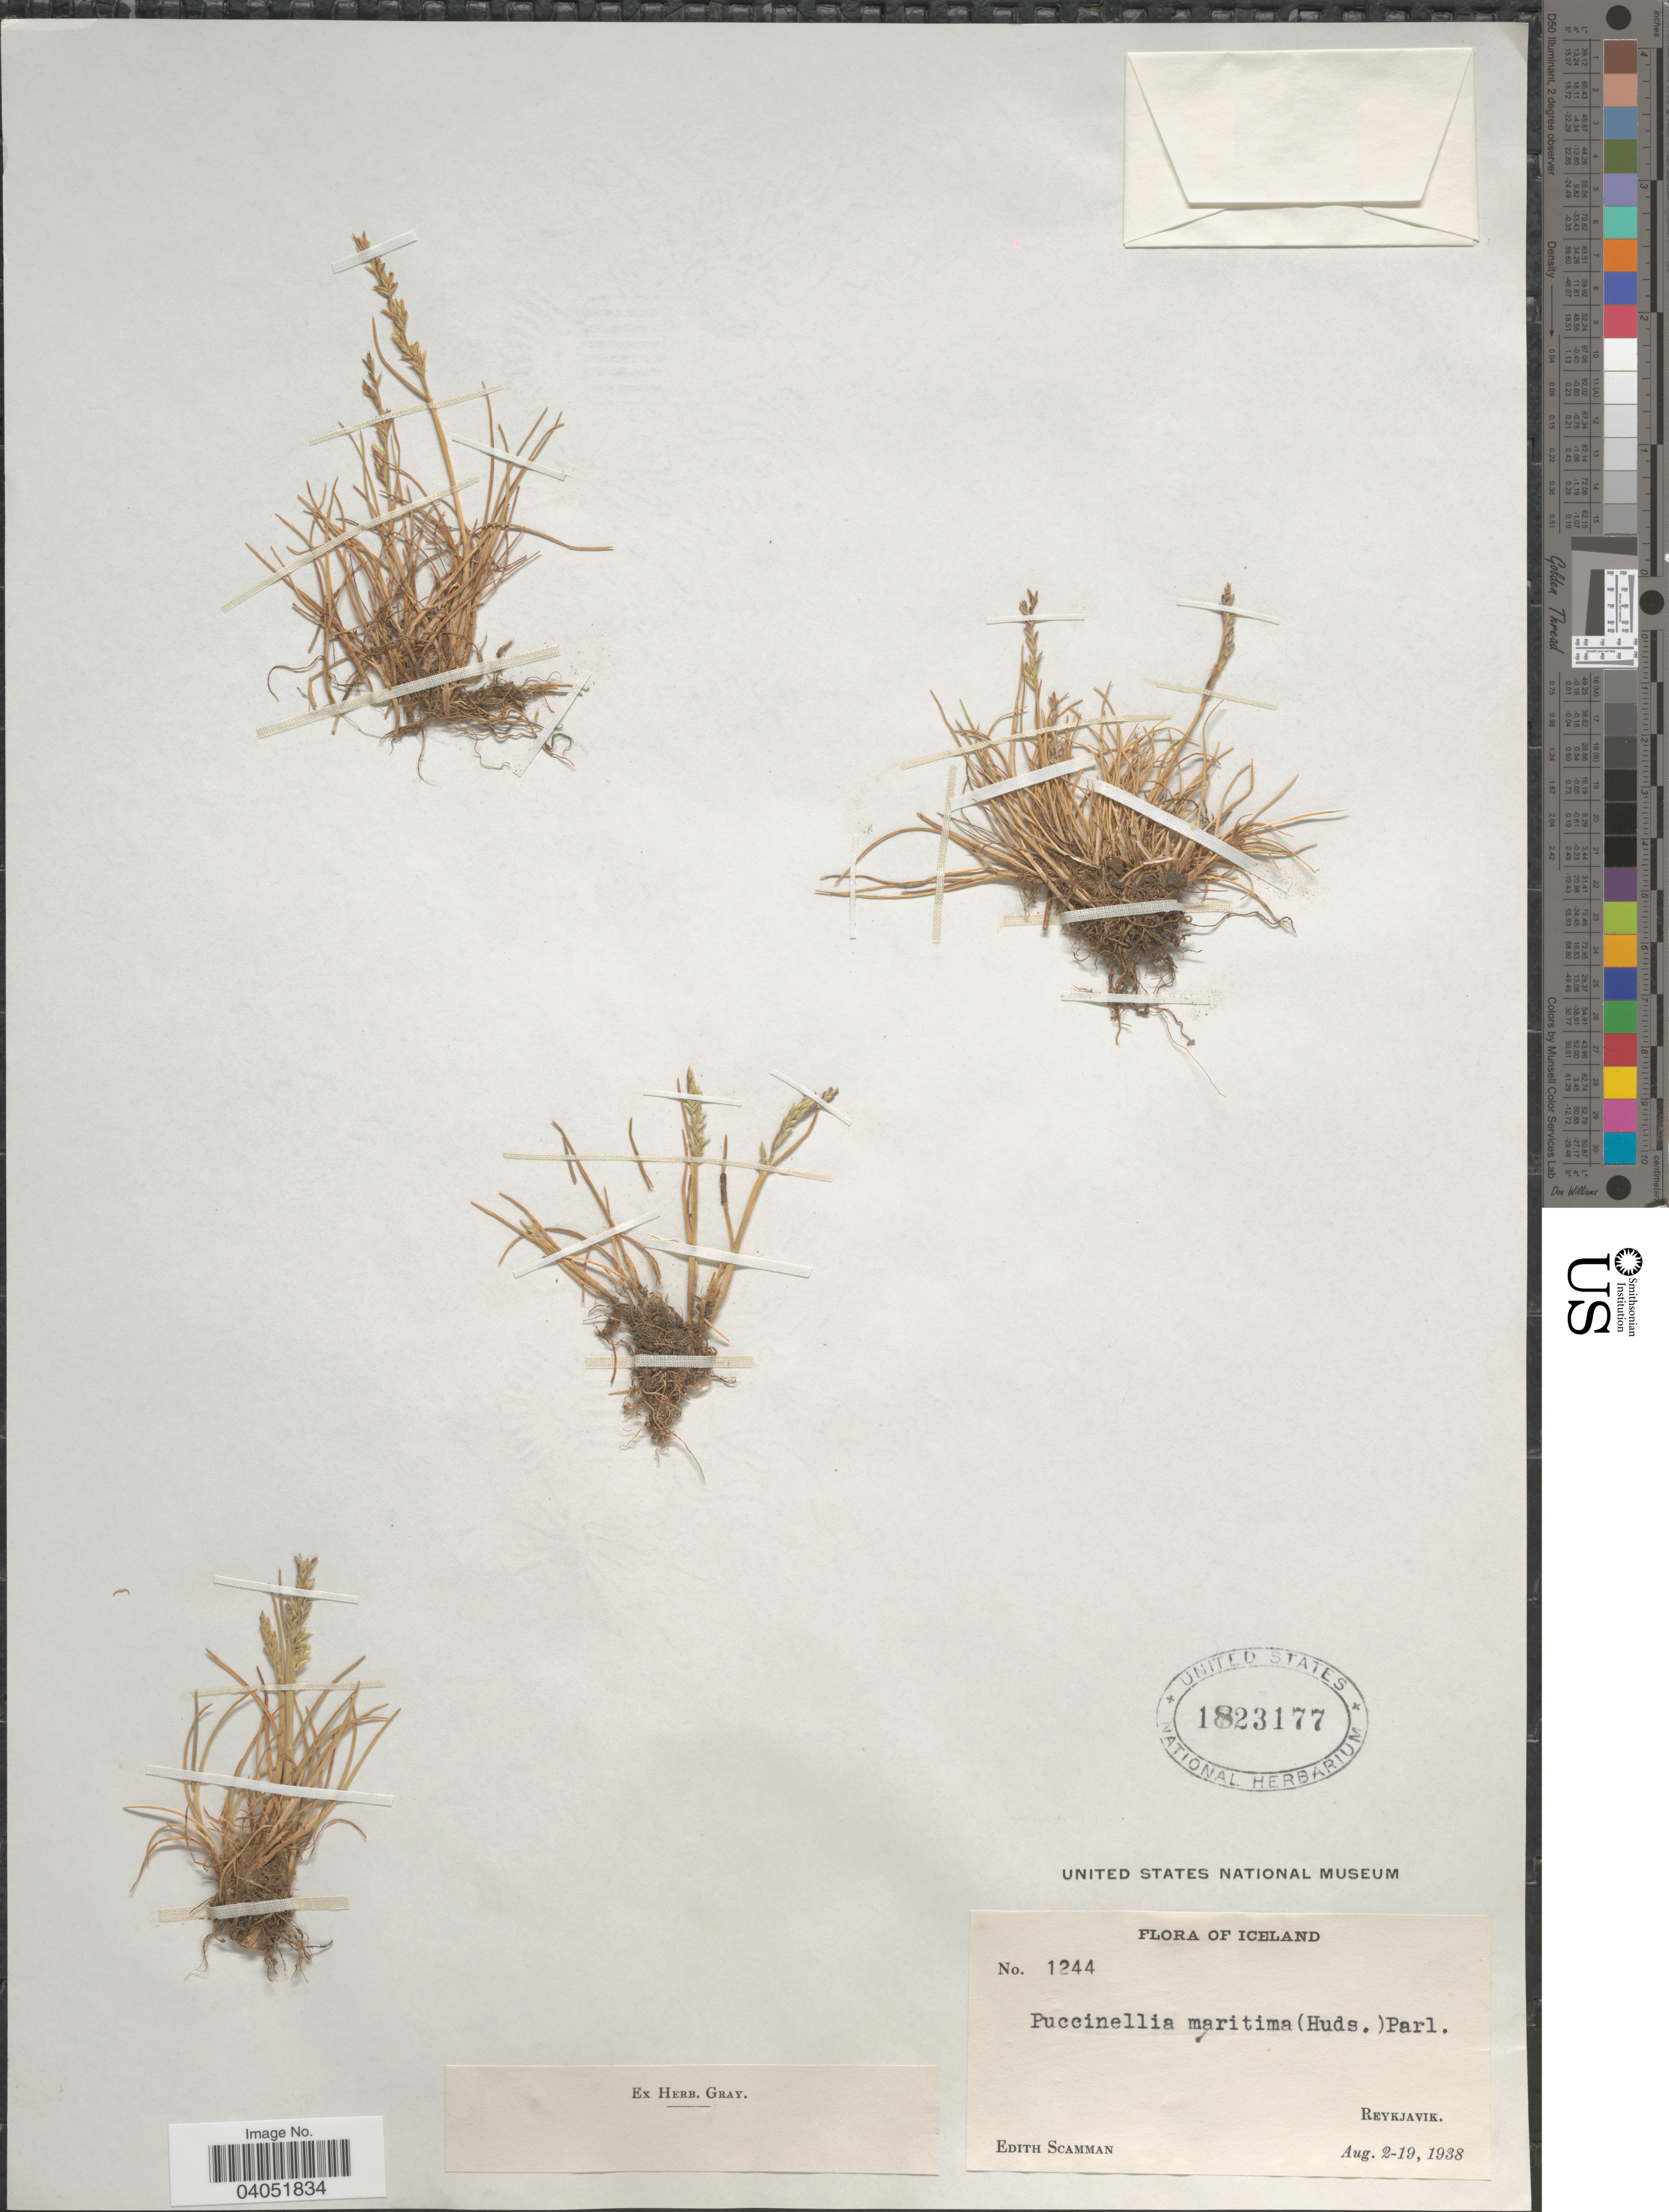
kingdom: Plantae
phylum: Tracheophyta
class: Liliopsida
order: Poales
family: Poaceae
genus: Puccinellia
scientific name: Puccinellia maritima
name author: (Huds.) Parl.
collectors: E. Scamman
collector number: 1244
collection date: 1938-08-02/1938-08-19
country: Iceland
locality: Reykjavik.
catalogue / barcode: US 1823177